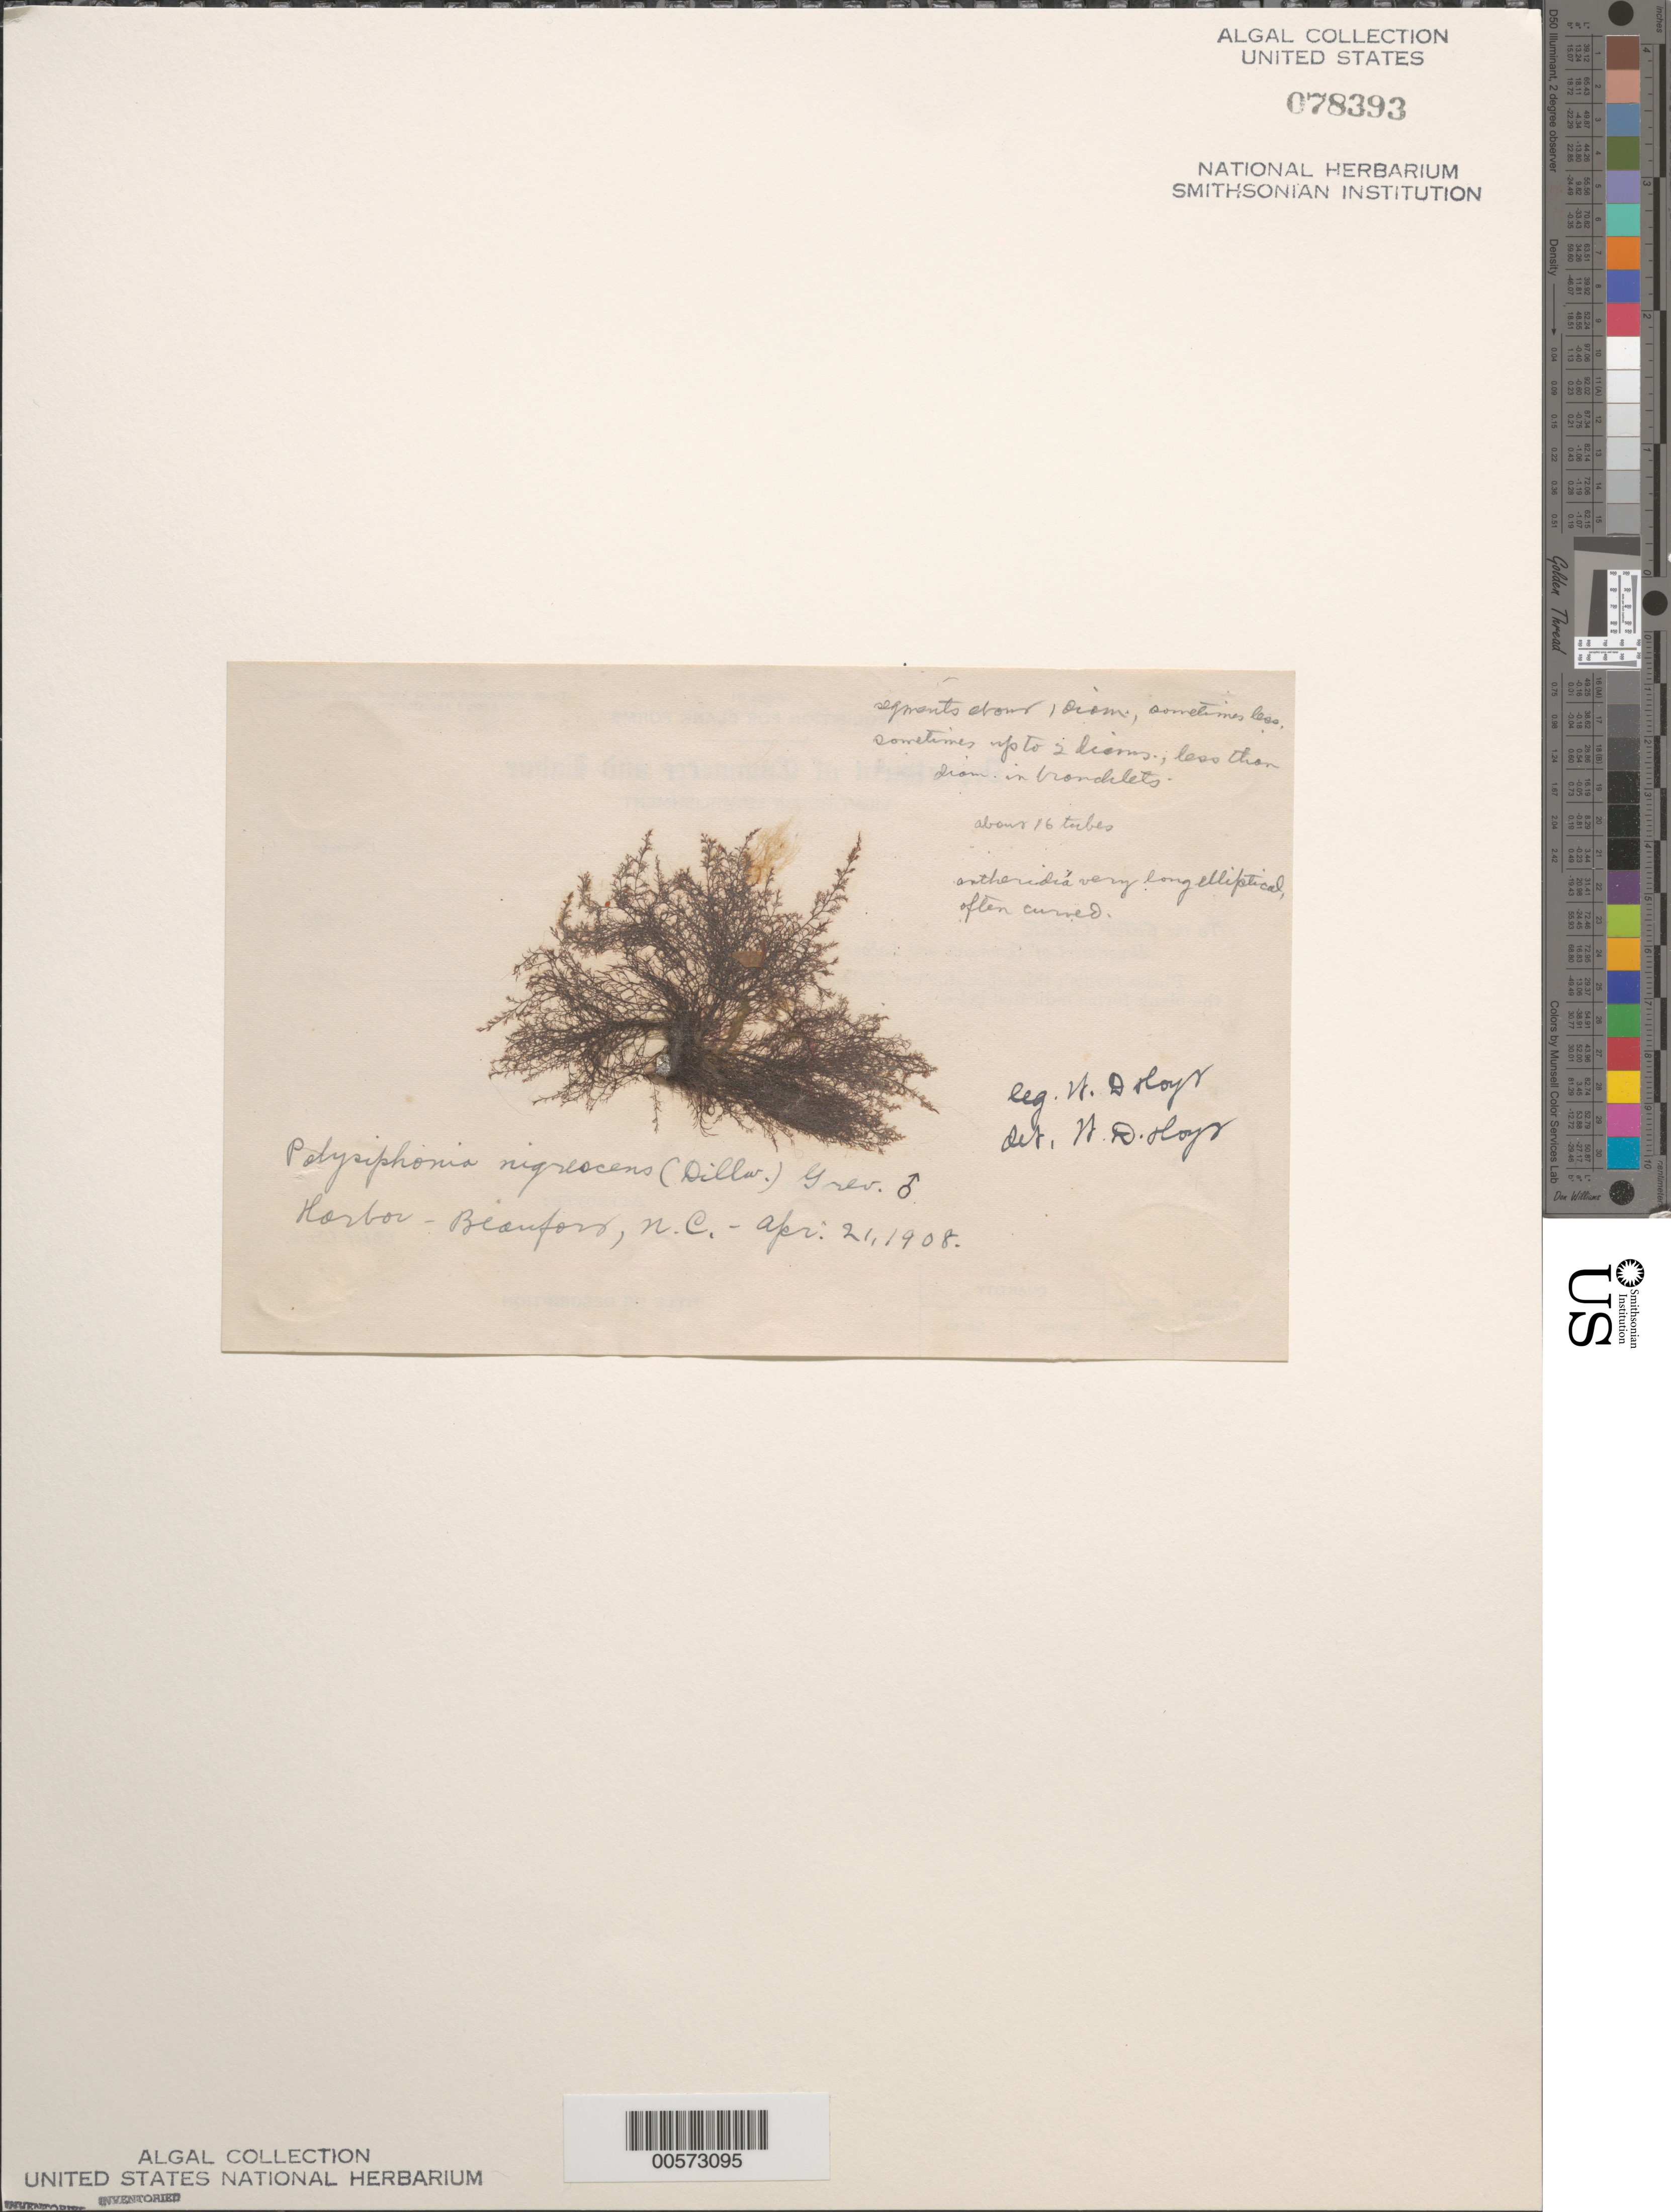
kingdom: Plantae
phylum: Rhodophyta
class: Florideophyceae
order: Ceramiales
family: Rhodomelaceae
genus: Vertebrata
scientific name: Vertebrata fucoides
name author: (Hudson) Kuntze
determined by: Algae name updating Project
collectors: W. D. Hoyt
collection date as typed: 21 Apr 1908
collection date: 1908-04-21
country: United States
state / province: North Carolina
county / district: Carteret County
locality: Beaufort Harbor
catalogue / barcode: US 78393